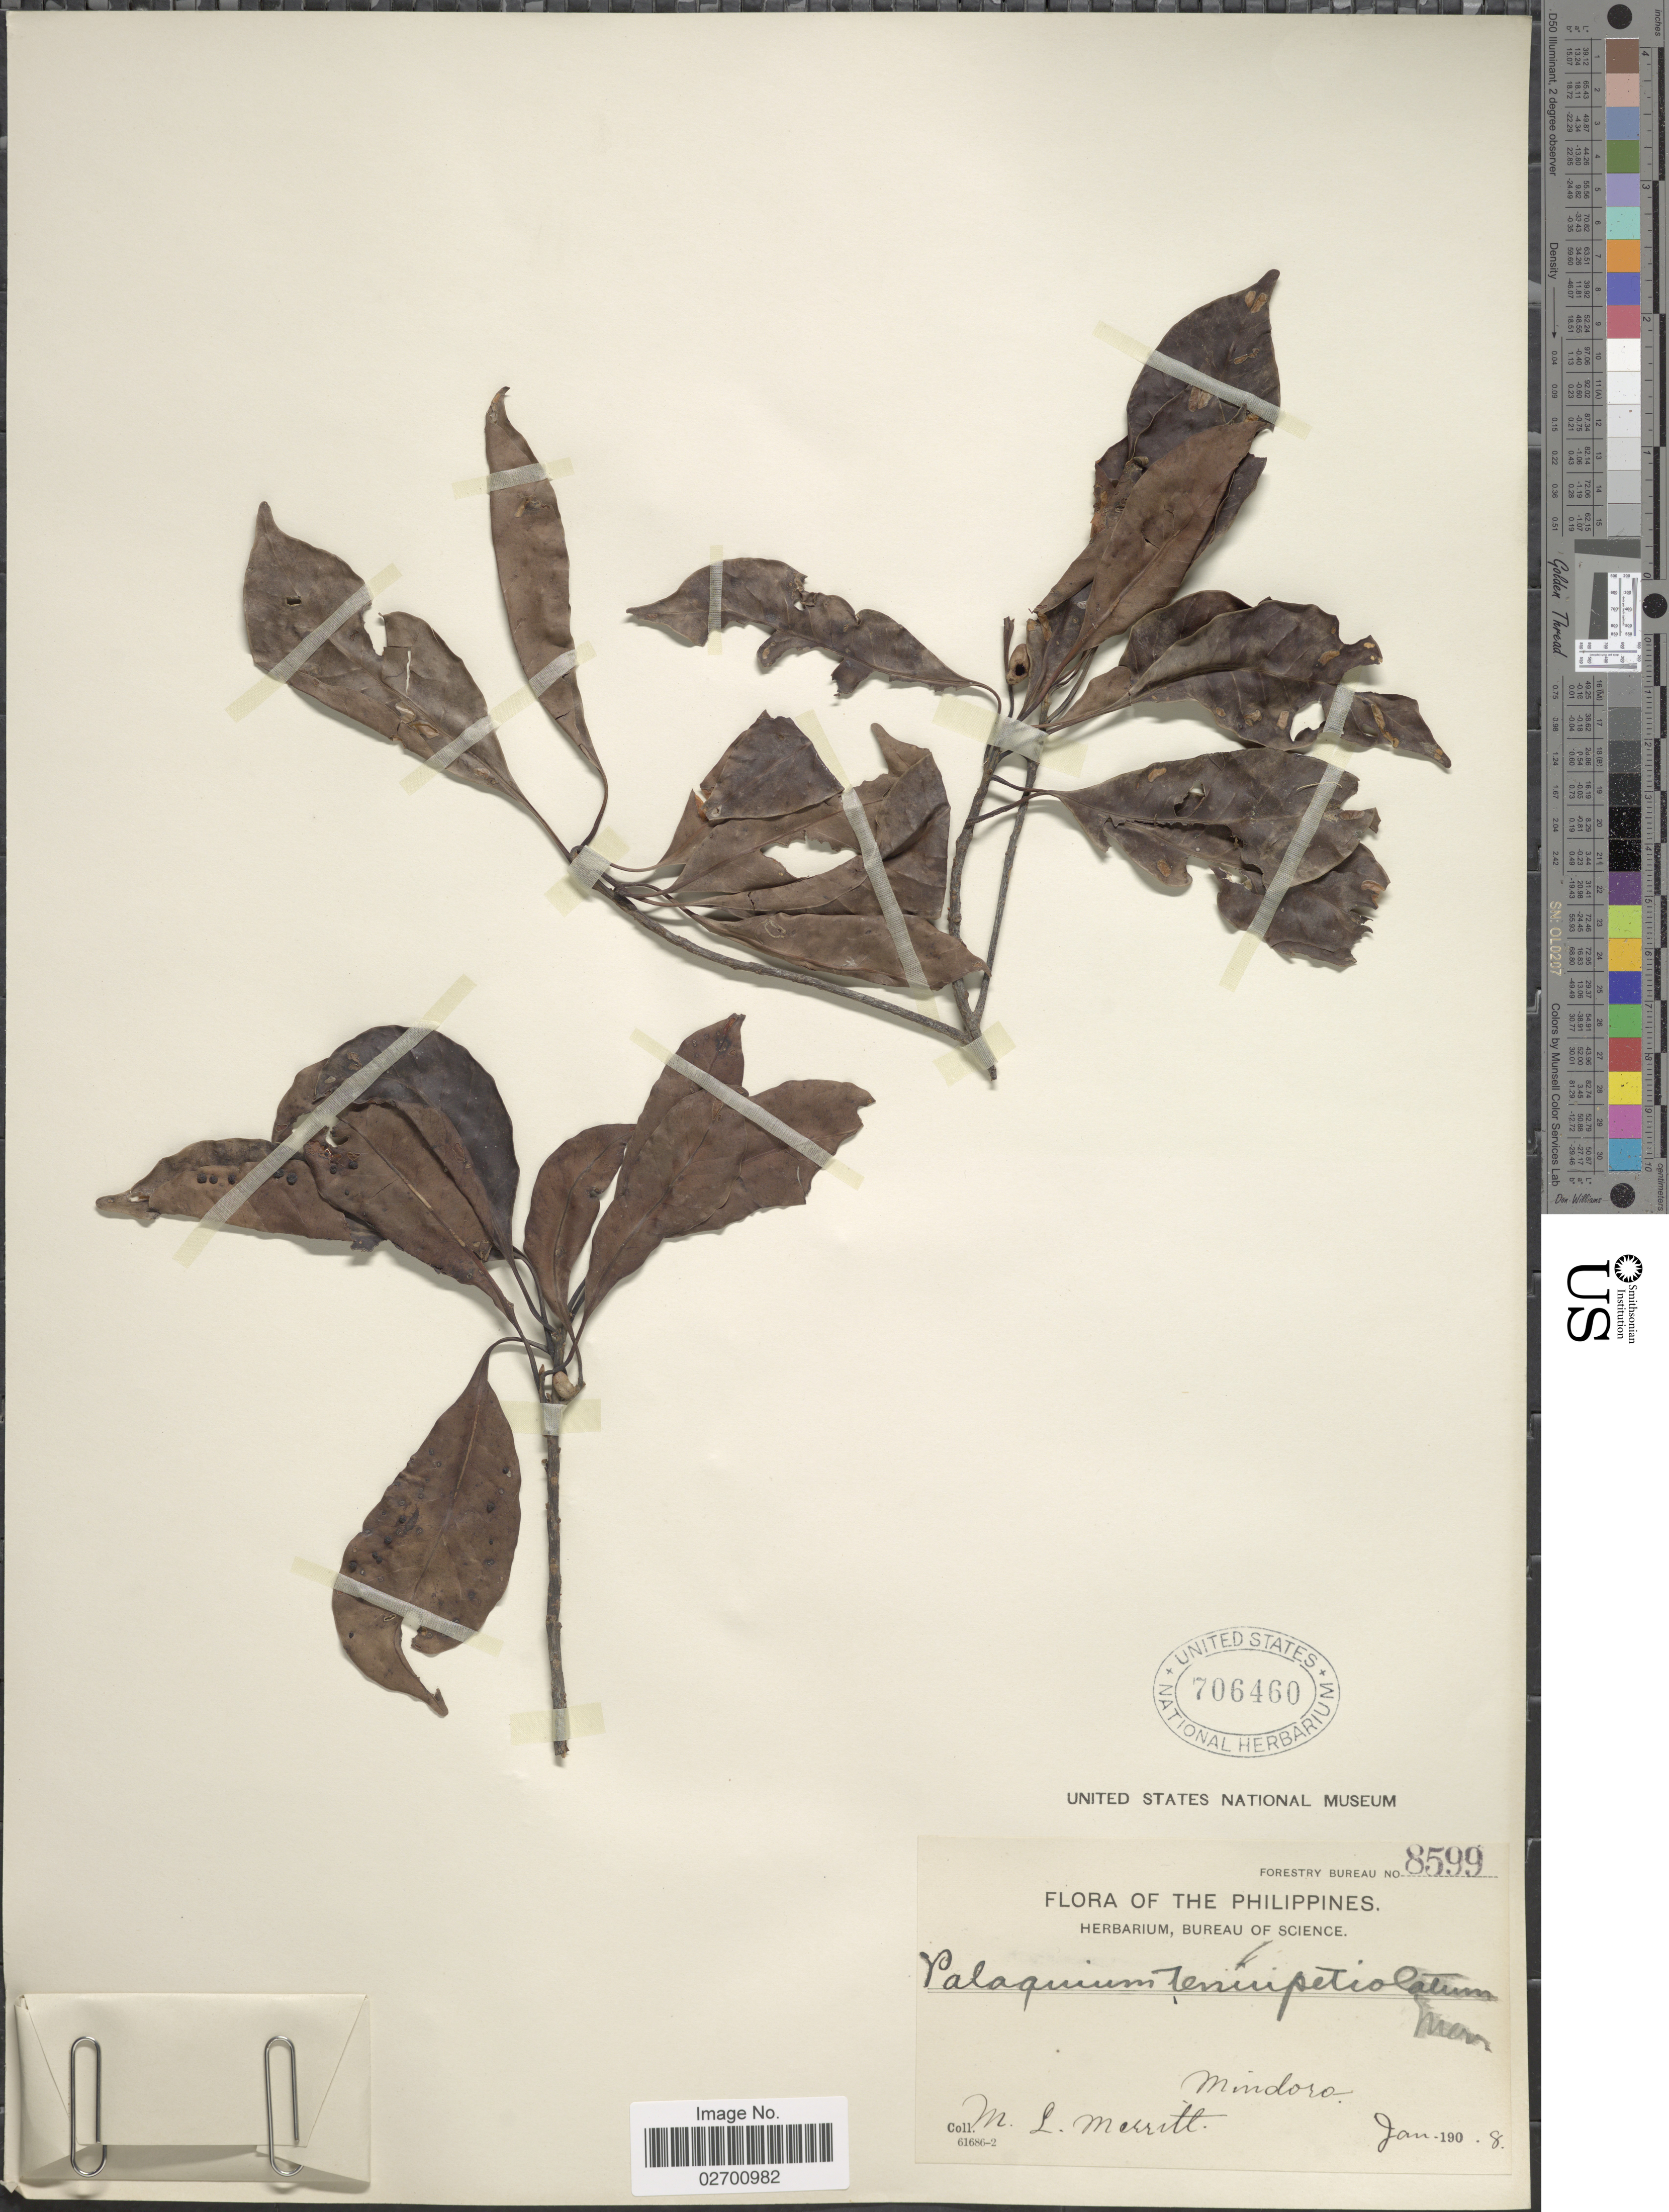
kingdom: Plantae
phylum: Tracheophyta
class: Magnoliopsida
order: Ericales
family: Sapotaceae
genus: Palaquium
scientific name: Palaquium tenuipetiolatum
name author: Merr.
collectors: M. L. Merritt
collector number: Forestry Bureau 8599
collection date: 1908-01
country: Philippines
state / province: Mimaropa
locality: Mindoro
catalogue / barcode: US 706460